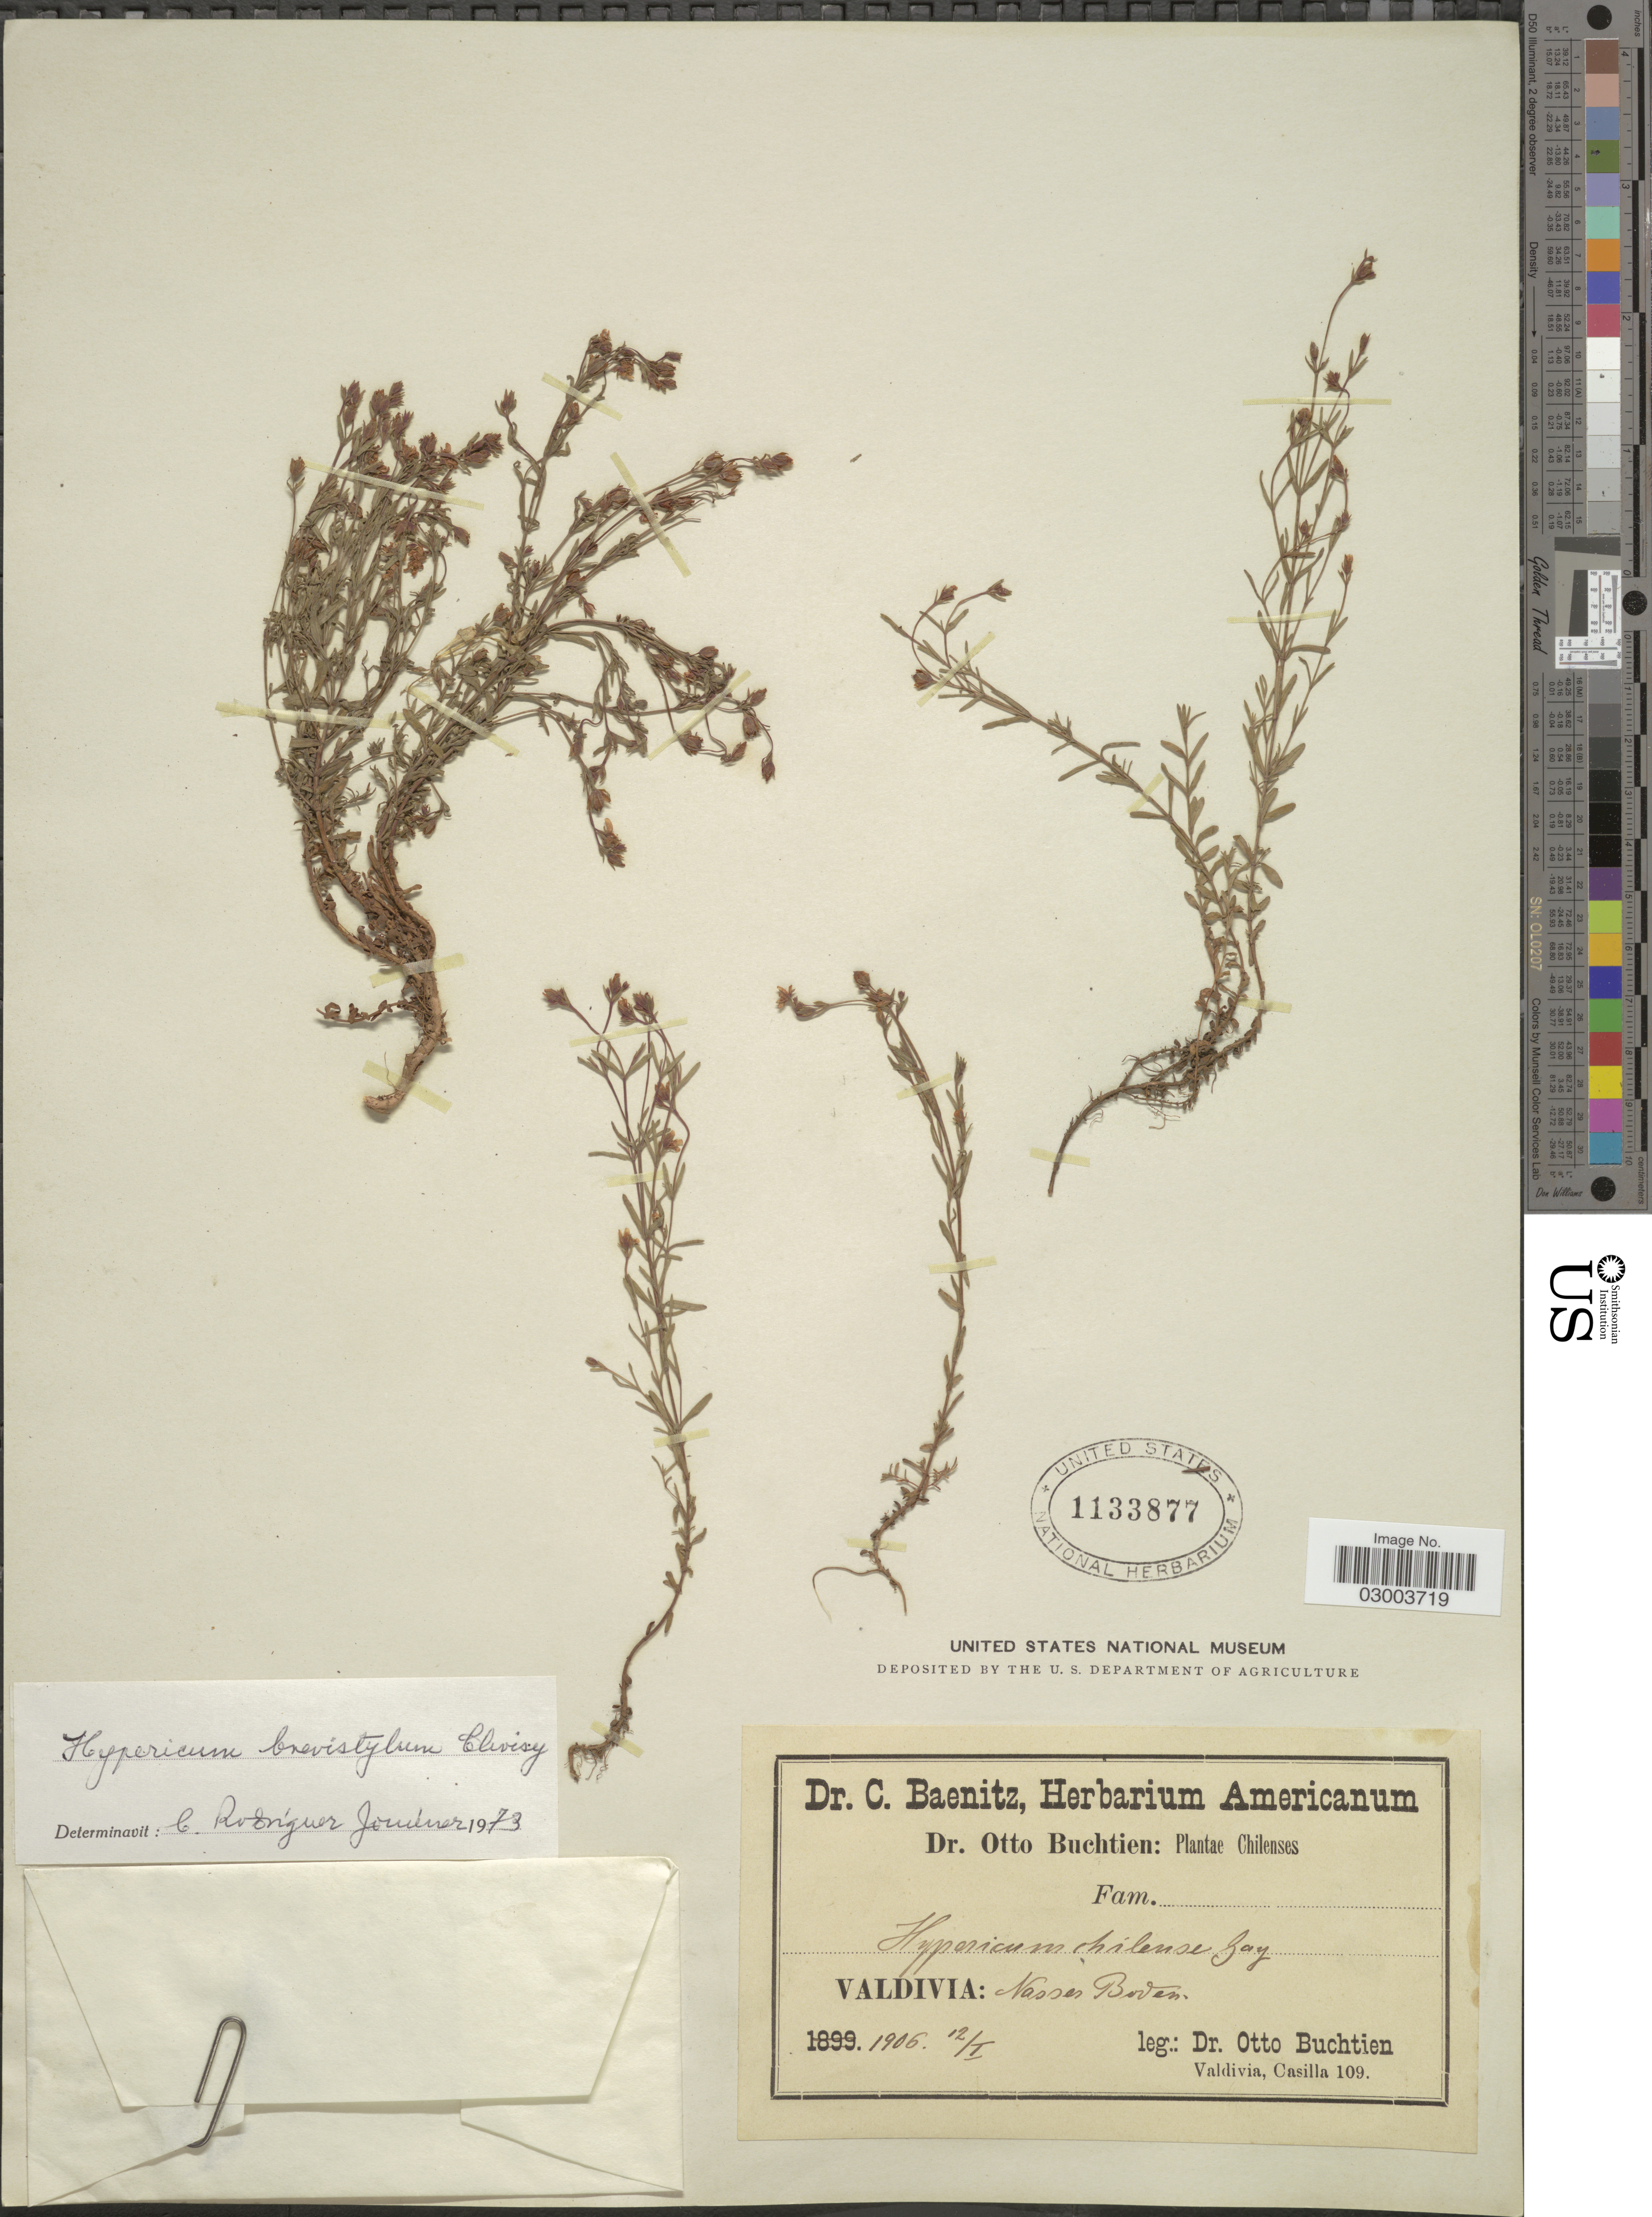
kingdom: Plantae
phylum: Tracheophyta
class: Magnoliopsida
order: Malpighiales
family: Hypericaceae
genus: Hypericum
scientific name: Hypericum caespitosum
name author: Cham. & Schltdl.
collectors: O. Buchtien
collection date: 1906-01-12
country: Chile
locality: Valdivia: Nassér Boven.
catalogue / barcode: US 1133877